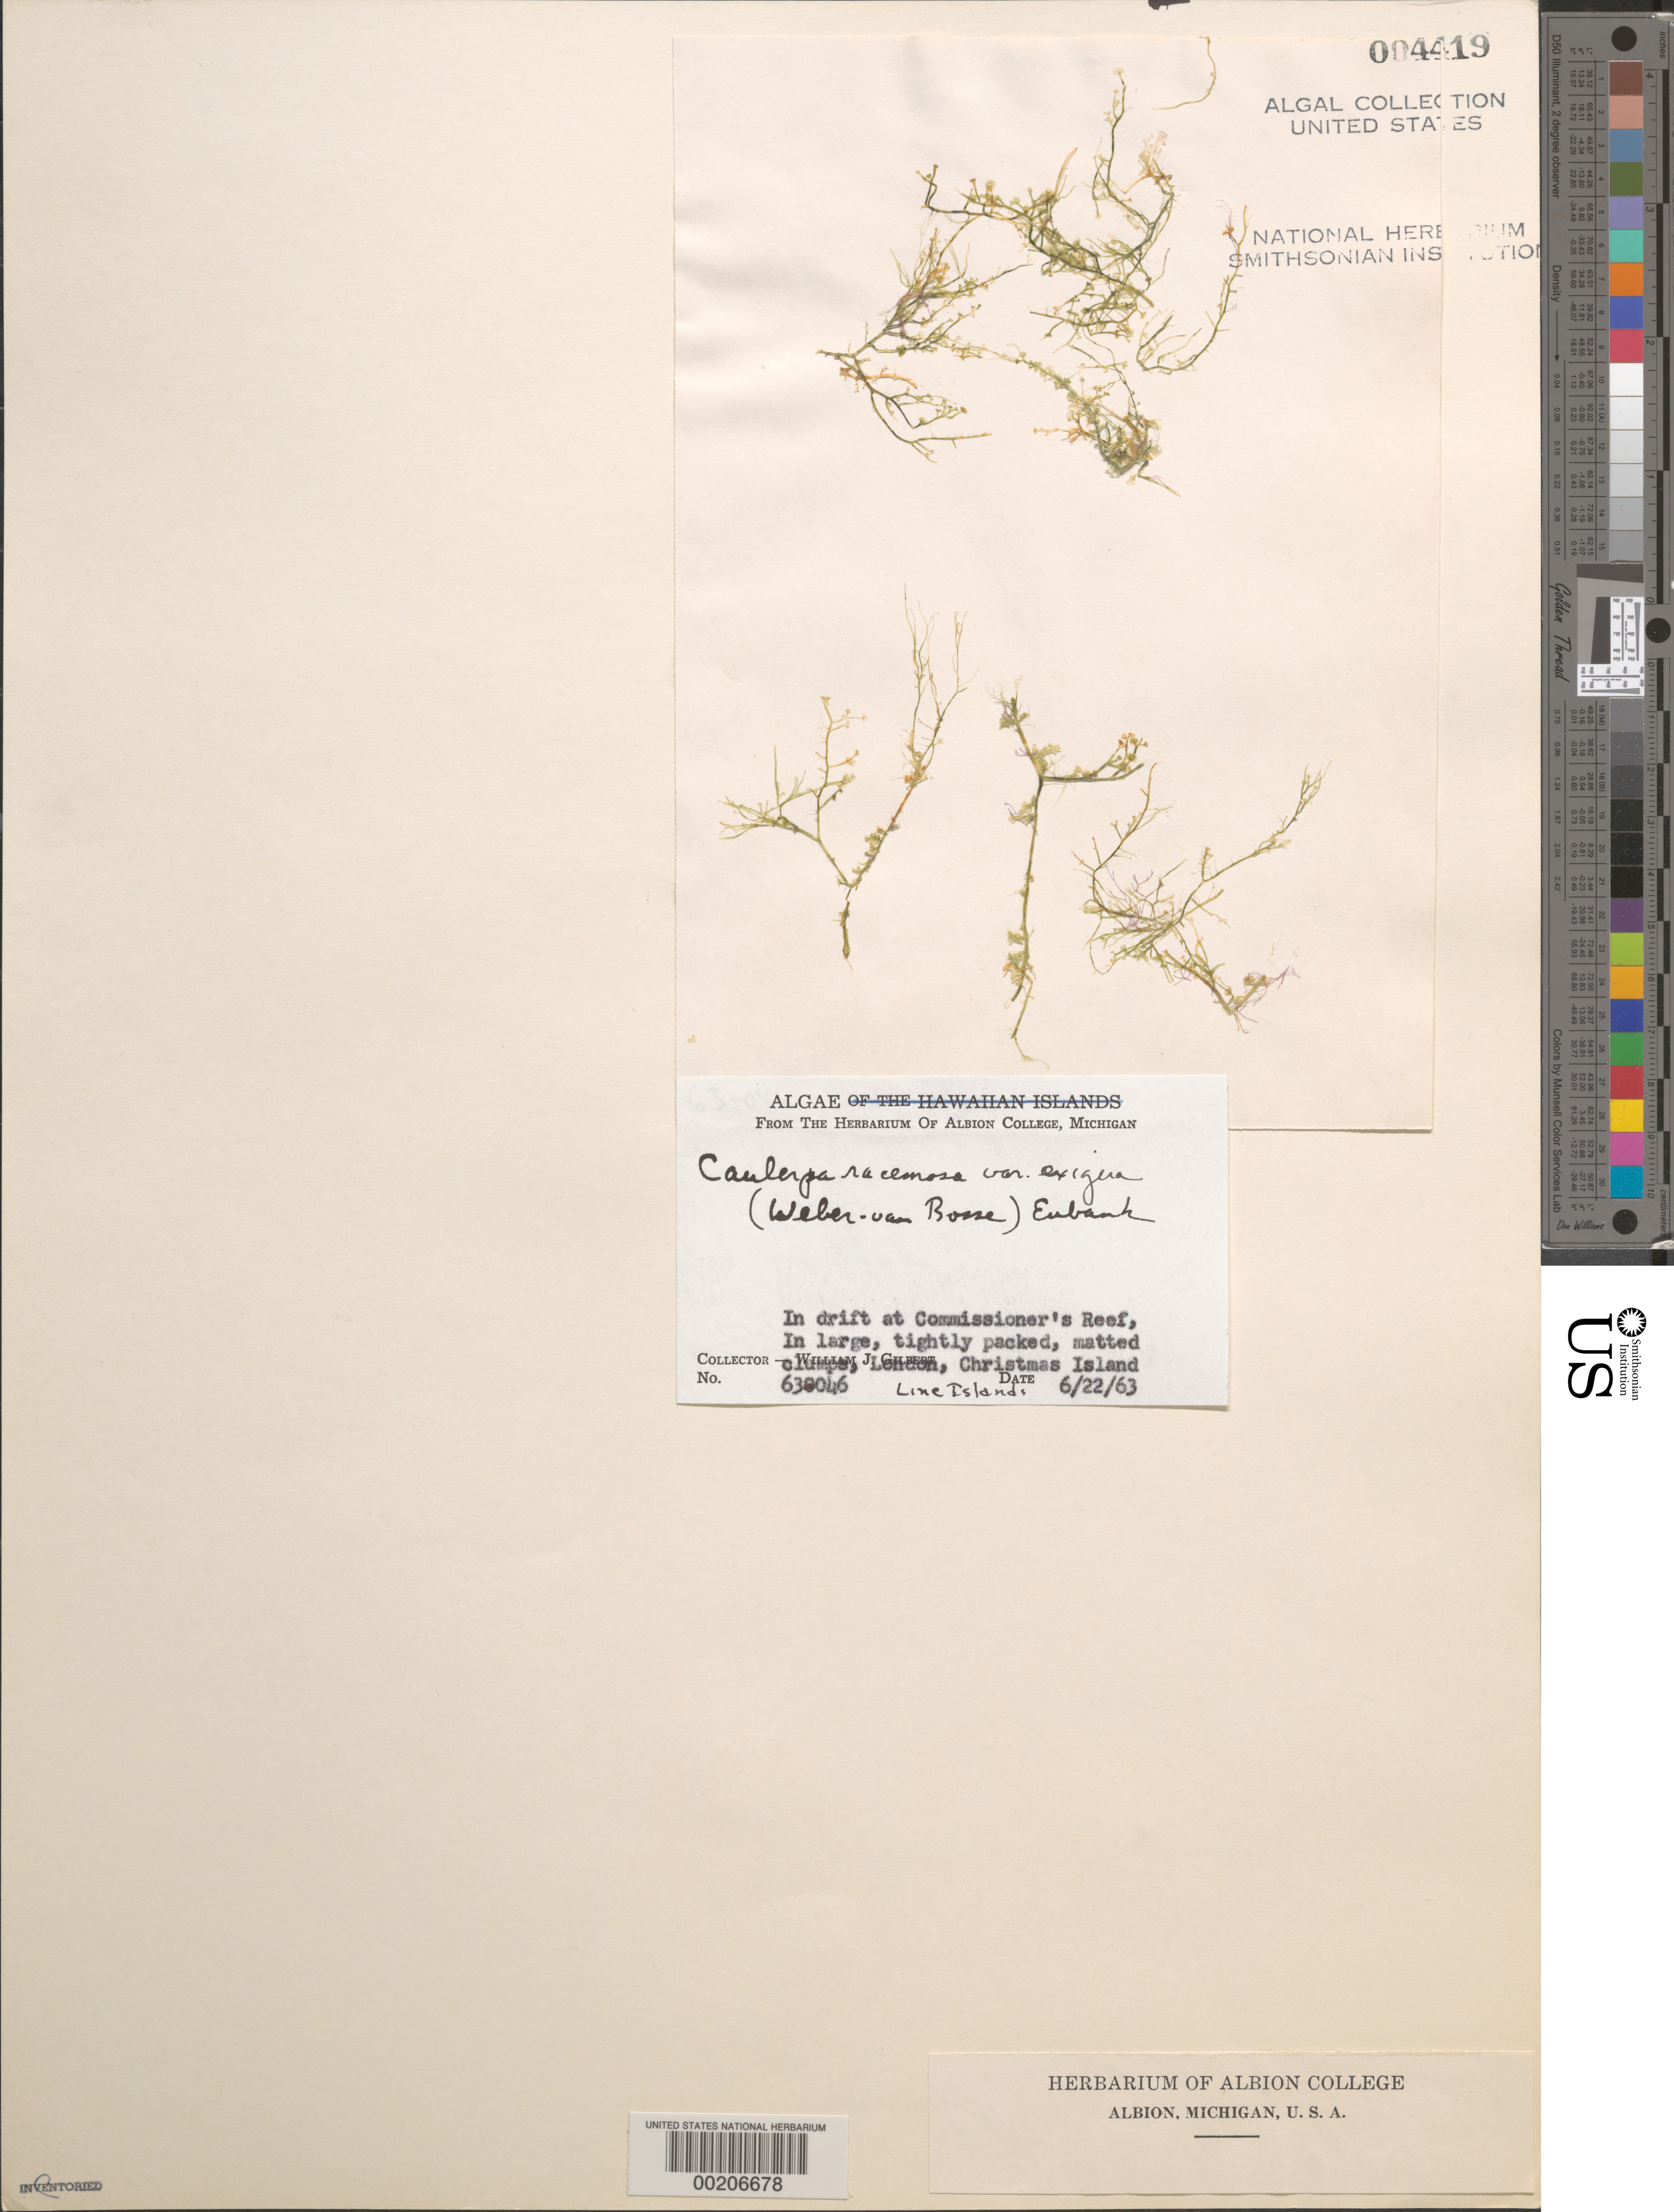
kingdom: Plantae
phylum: Chlorophyta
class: Ulvophyceae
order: Bryopsidales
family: Caulerpaceae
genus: Caulerpa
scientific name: Caulerpa racemosa var. exigera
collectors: W. J. Gilbert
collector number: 63-046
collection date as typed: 22 Jun 1963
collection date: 1963-06-22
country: Kiribati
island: Kiritimati [Christmas] Atoll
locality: London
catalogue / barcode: US 4419